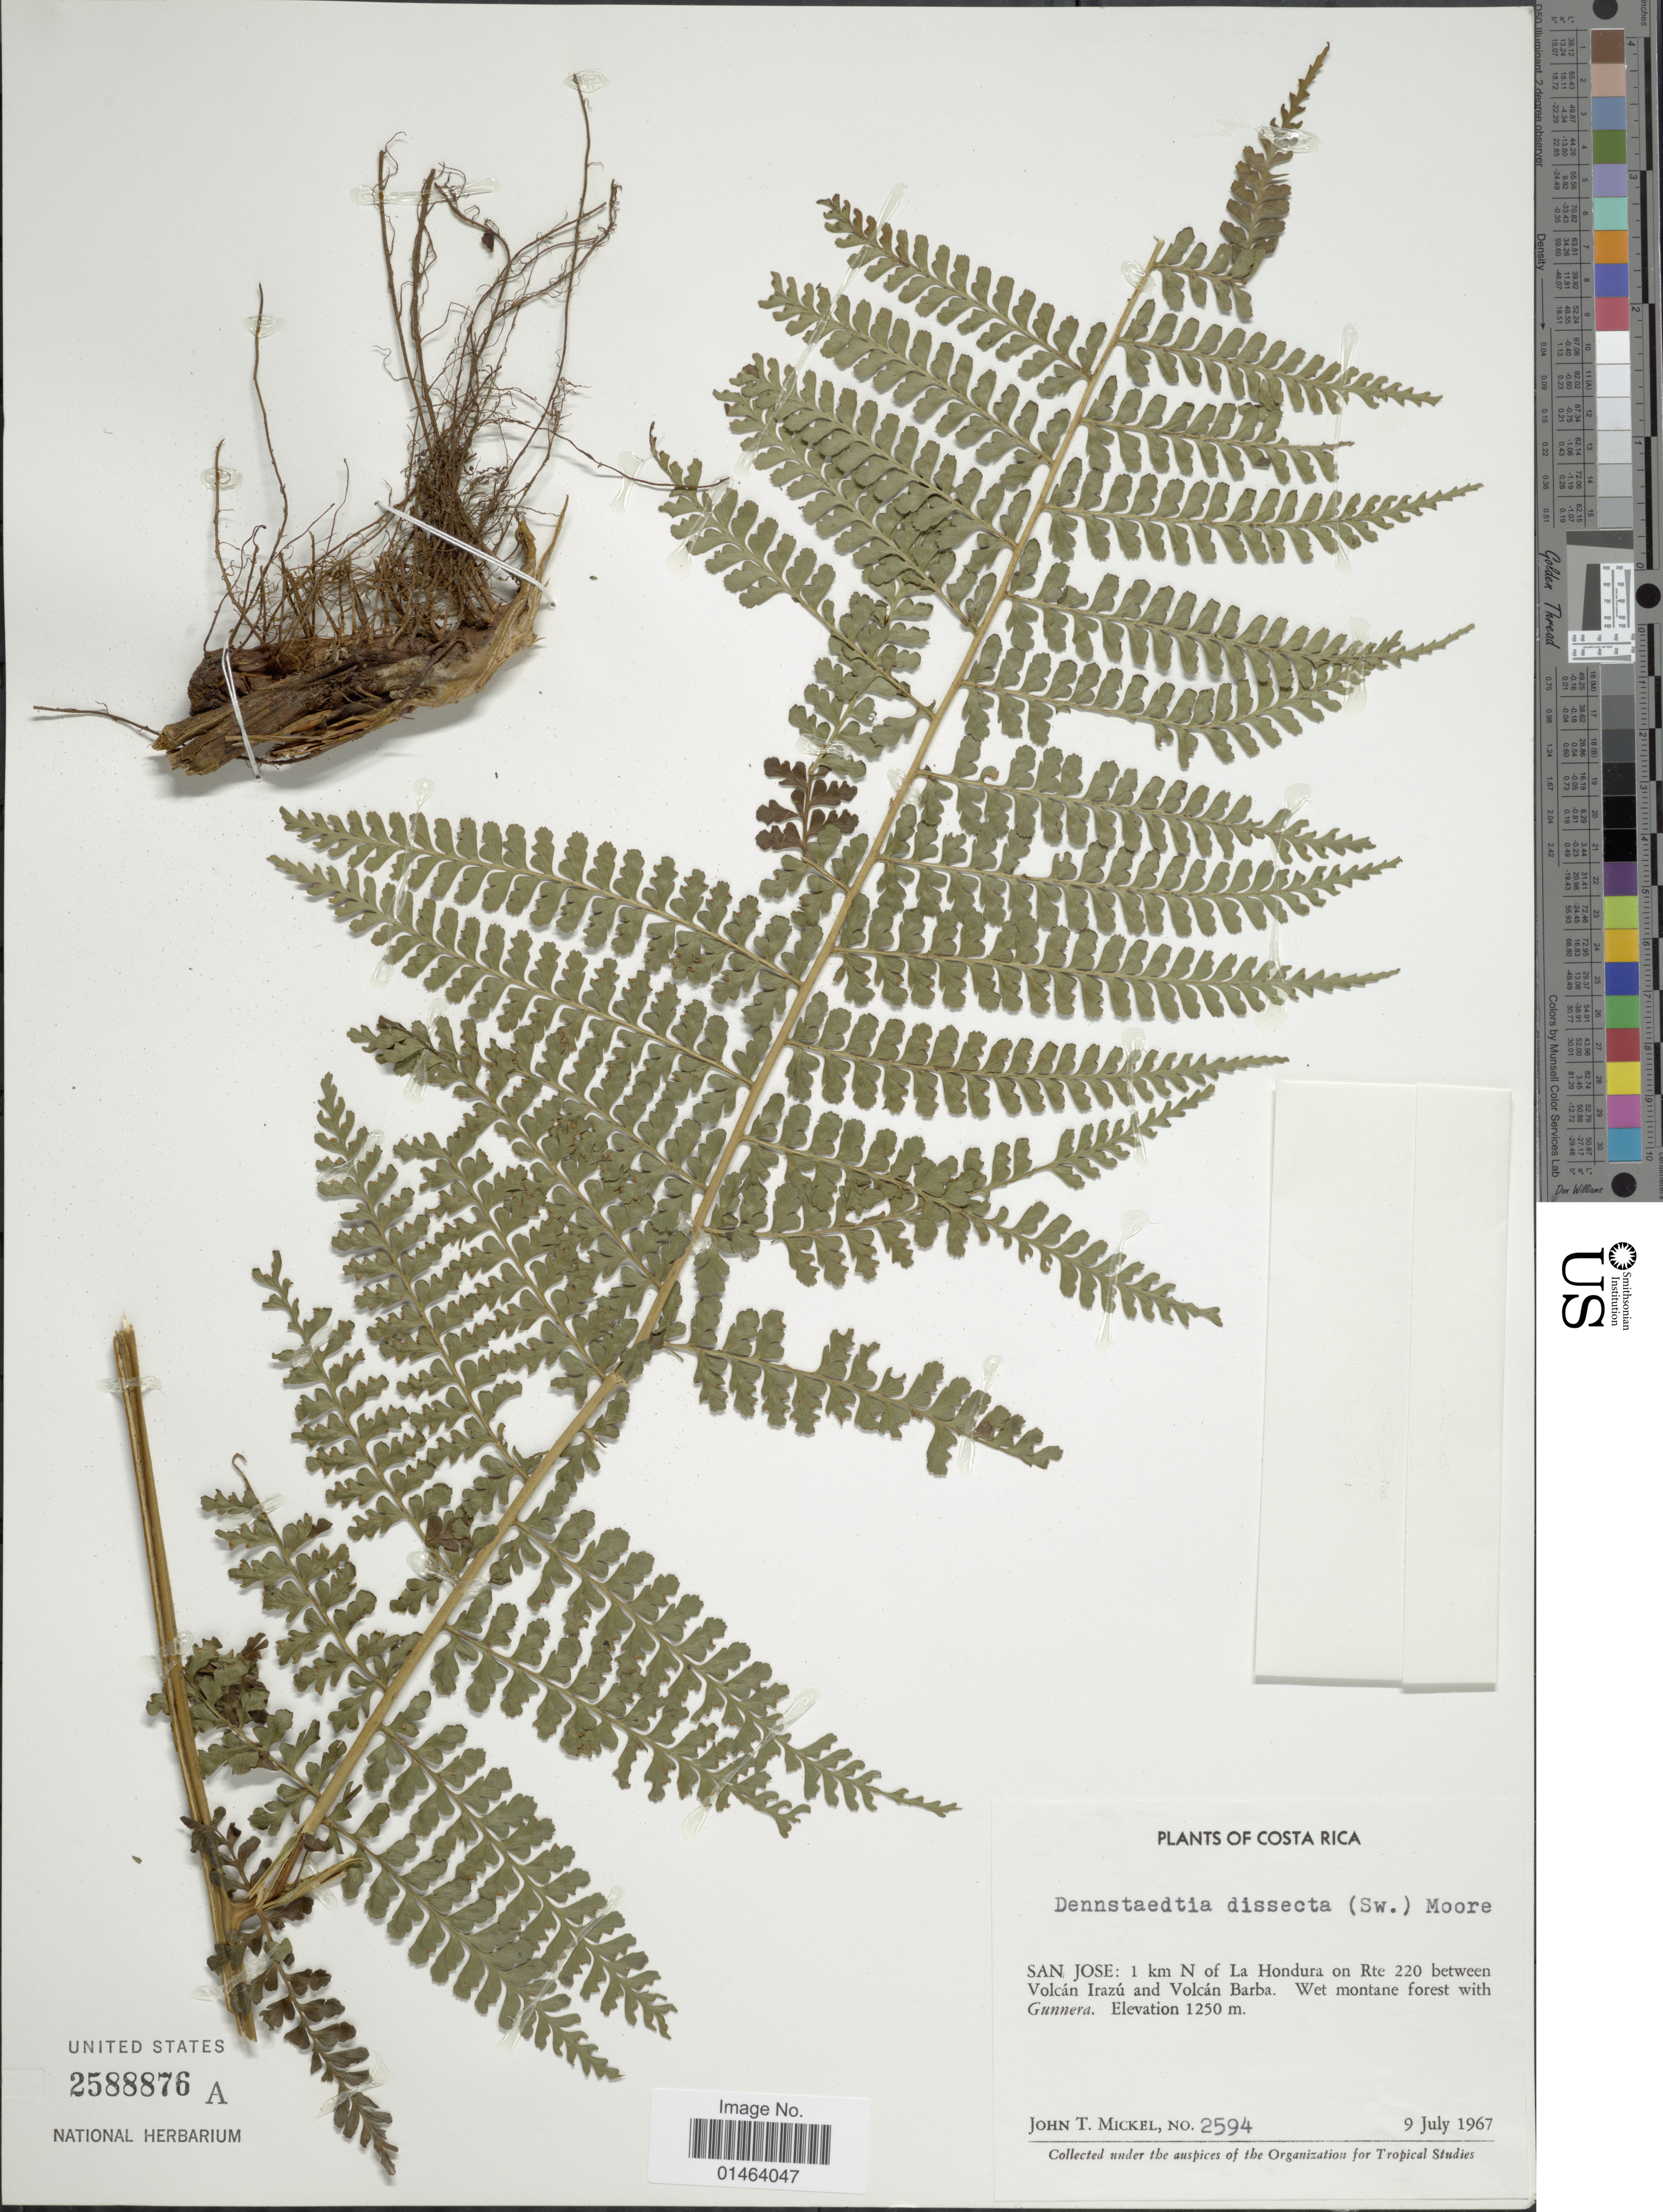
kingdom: Plantae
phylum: Tracheophyta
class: Polypodiopsida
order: Polypodiales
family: Dennstaedtiaceae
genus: Dennstaedtia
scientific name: Dennstaedtia dissecta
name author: (Sw.) T. Moore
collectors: J. T. Mickel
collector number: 2594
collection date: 1967-07-09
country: Costa Rica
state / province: San José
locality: Costa Rica, San Jose: 1 km N of La Hondura on Rte 220 between Volcan Irazu and Volcan Barba. Wet montane forest with Gunnera.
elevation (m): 1250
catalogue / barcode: US 2588876A